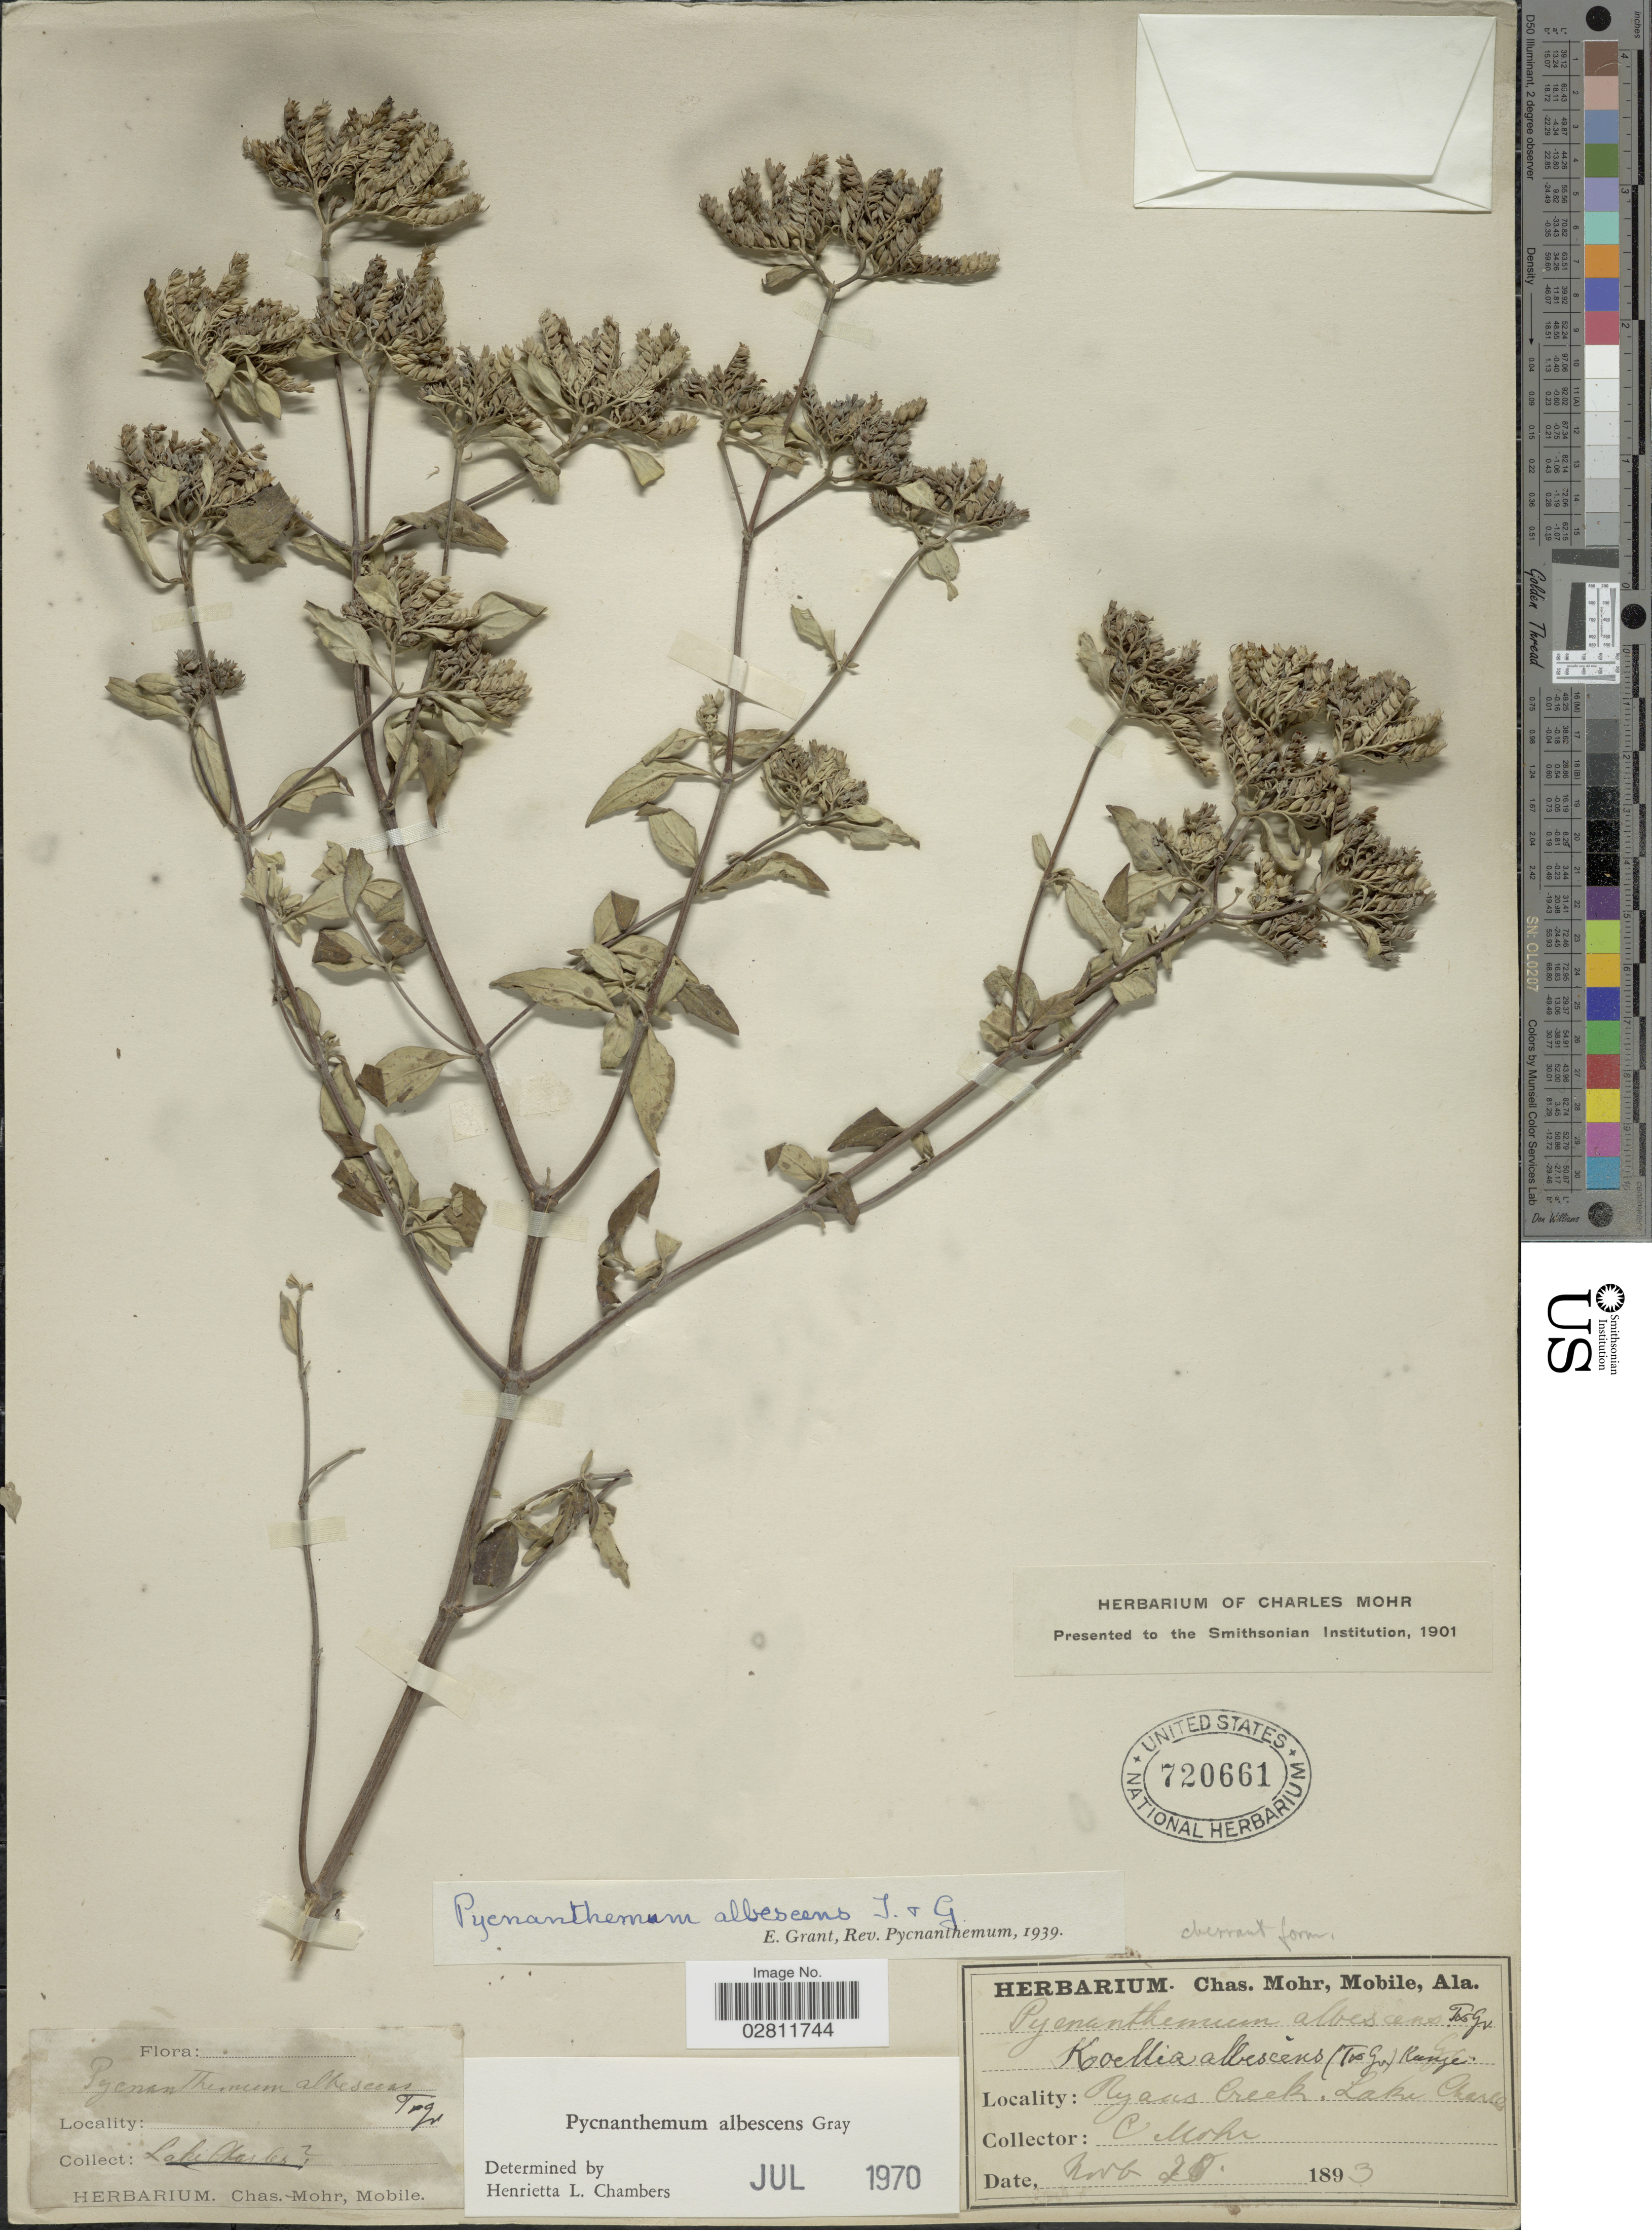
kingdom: Plantae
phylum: Tracheophyta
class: Magnoliopsida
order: Lamiales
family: Lamiaceae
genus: Pycnanthemum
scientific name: Pycnanthemum albescens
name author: Torr. & A. Gray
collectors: C. Mohr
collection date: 1893-11-20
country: United States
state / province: Alabama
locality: Ryans Creek. Lake Charles.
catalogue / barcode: US 720661